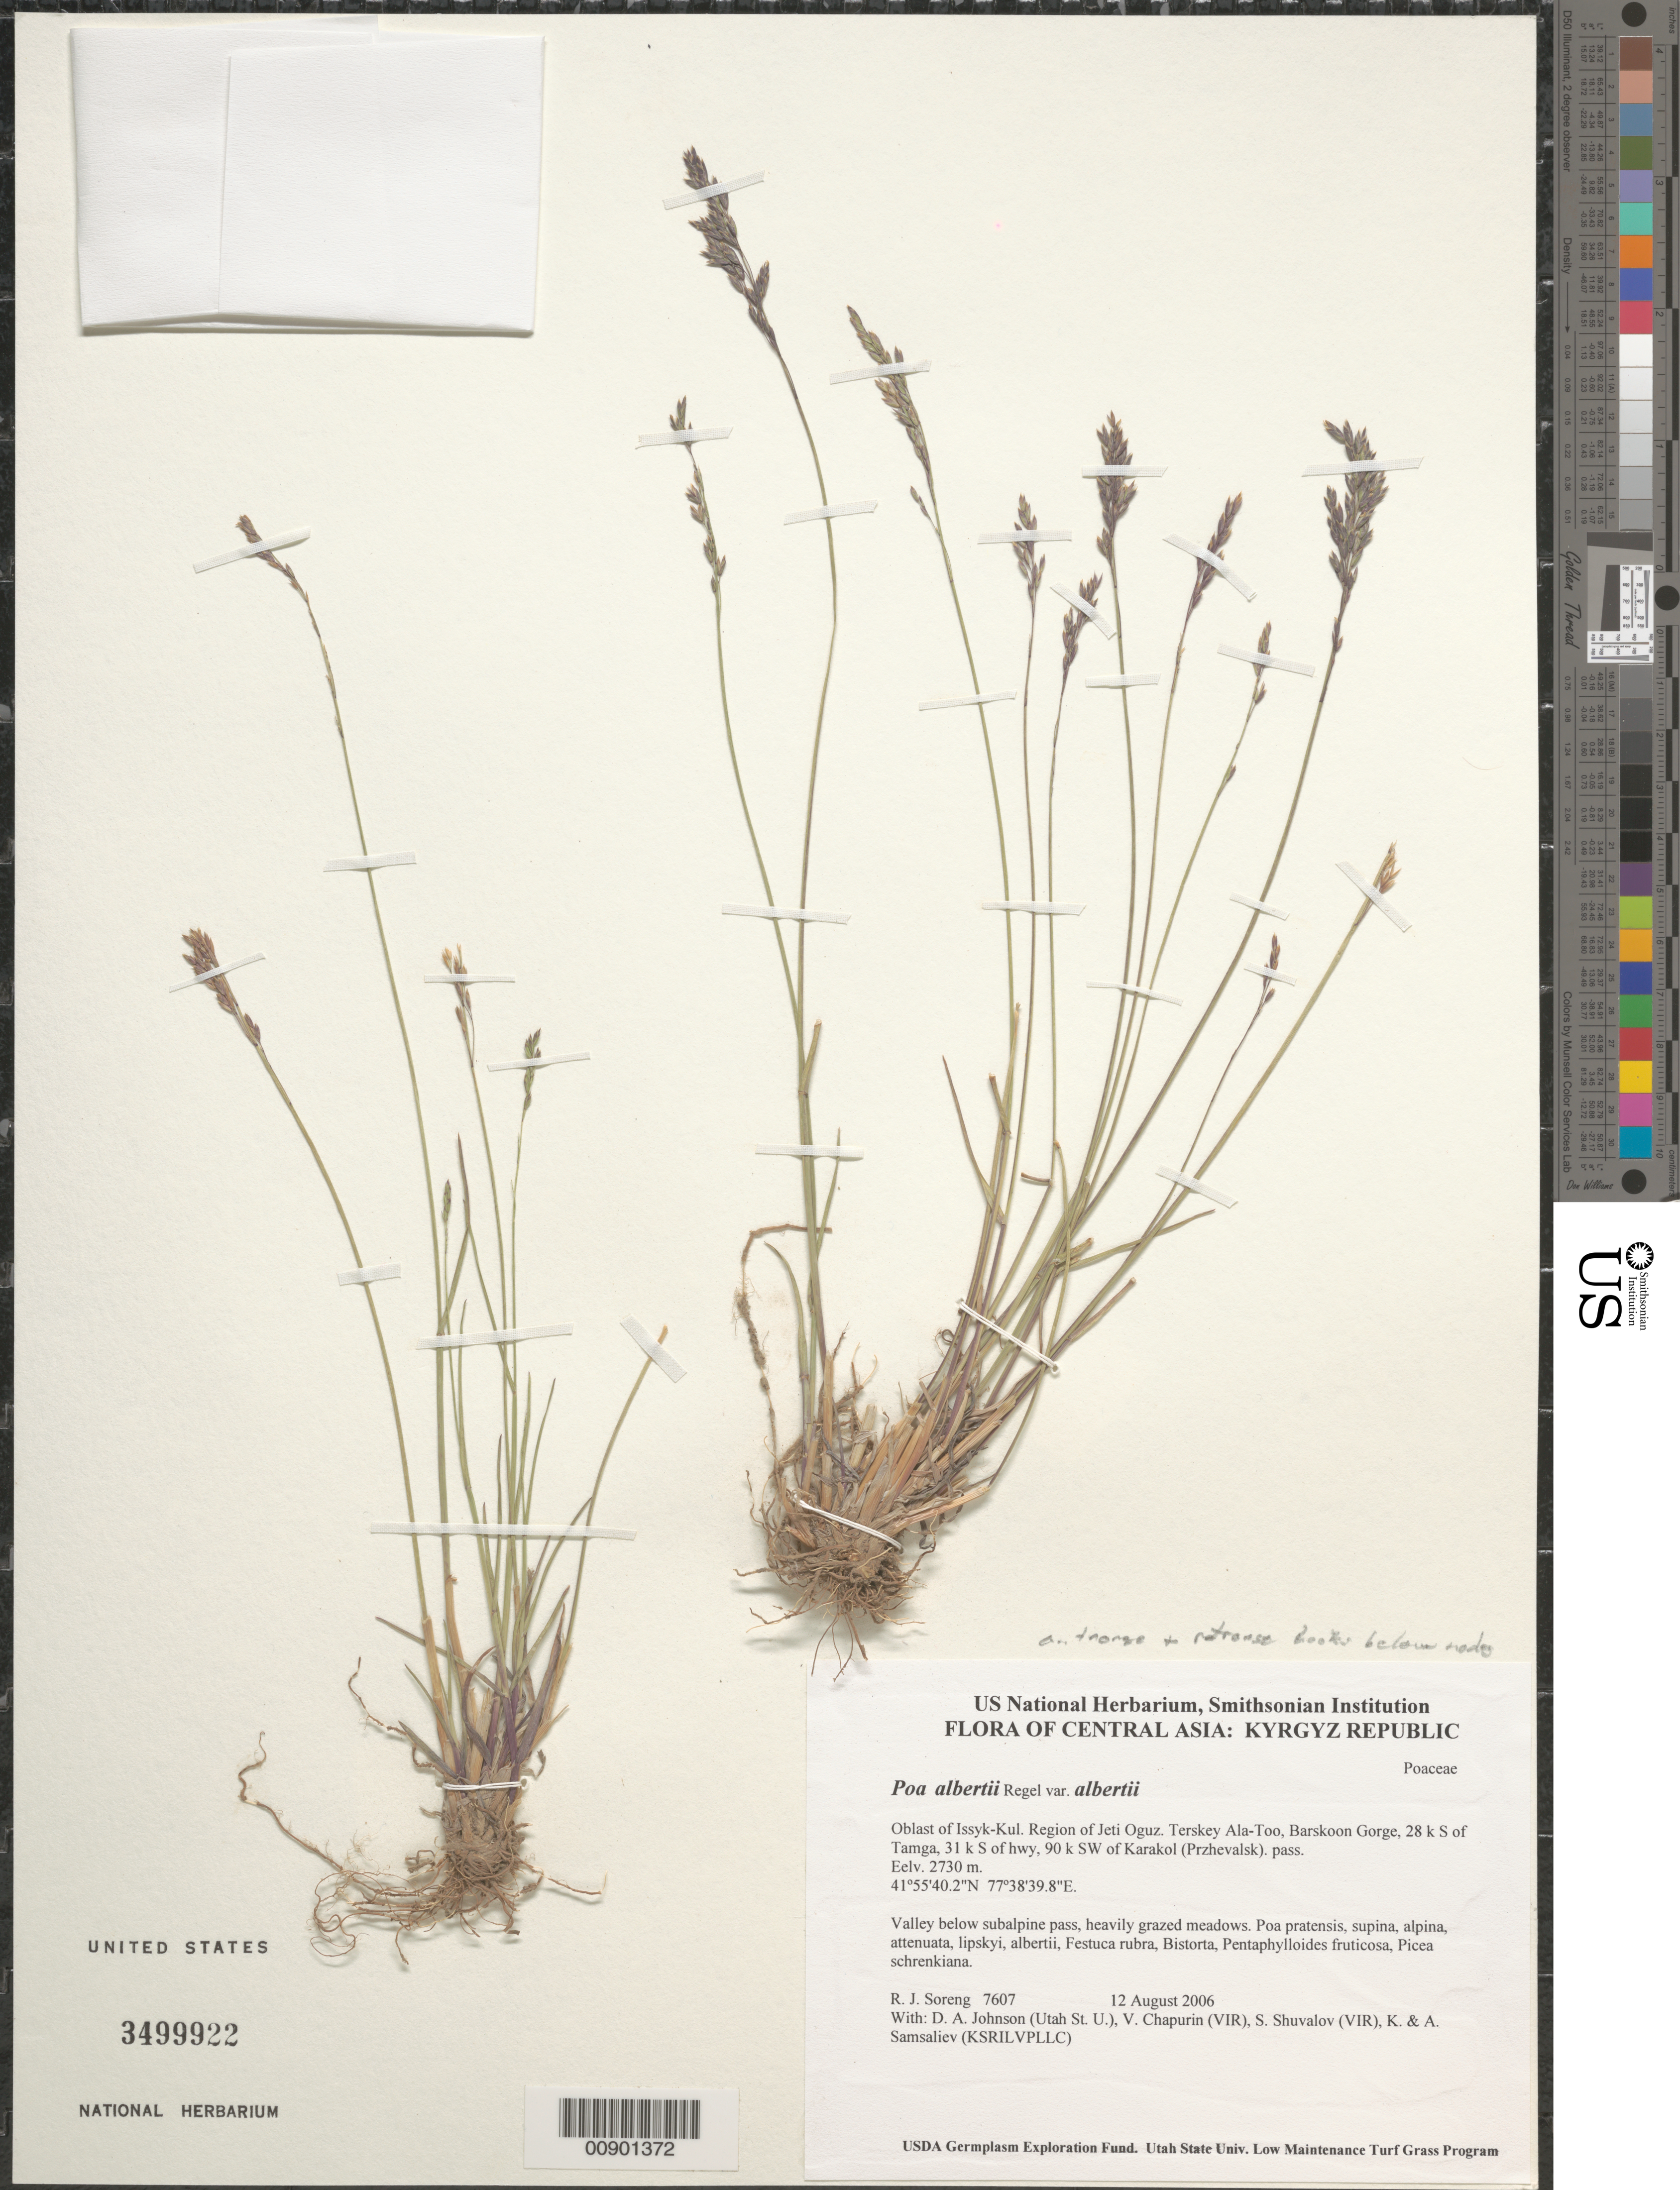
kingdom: Plantae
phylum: Tracheophyta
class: Liliopsida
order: Poales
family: Poaceae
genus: Poa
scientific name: Poa albertii subsp. albertii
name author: Regel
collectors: R. J. Soreng, D. Johnson, S. Shuvalov, V. Chapurin, K. Samsaliev & A. Samsaliev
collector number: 7607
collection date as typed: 12 Aug 2006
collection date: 2006-08-12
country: Kyrgyzstan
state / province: Ysyk-Kol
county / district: Jeti Oguz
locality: Terskey Ala-Too, Barskoon Gorge, 28 km S of Tamga, 31 km S of hwy, 90 km SW of Karakol (Przhevalsk).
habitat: Valley below subalpine pass, heavily grazed meadows.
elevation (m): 2730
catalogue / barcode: US 3499922